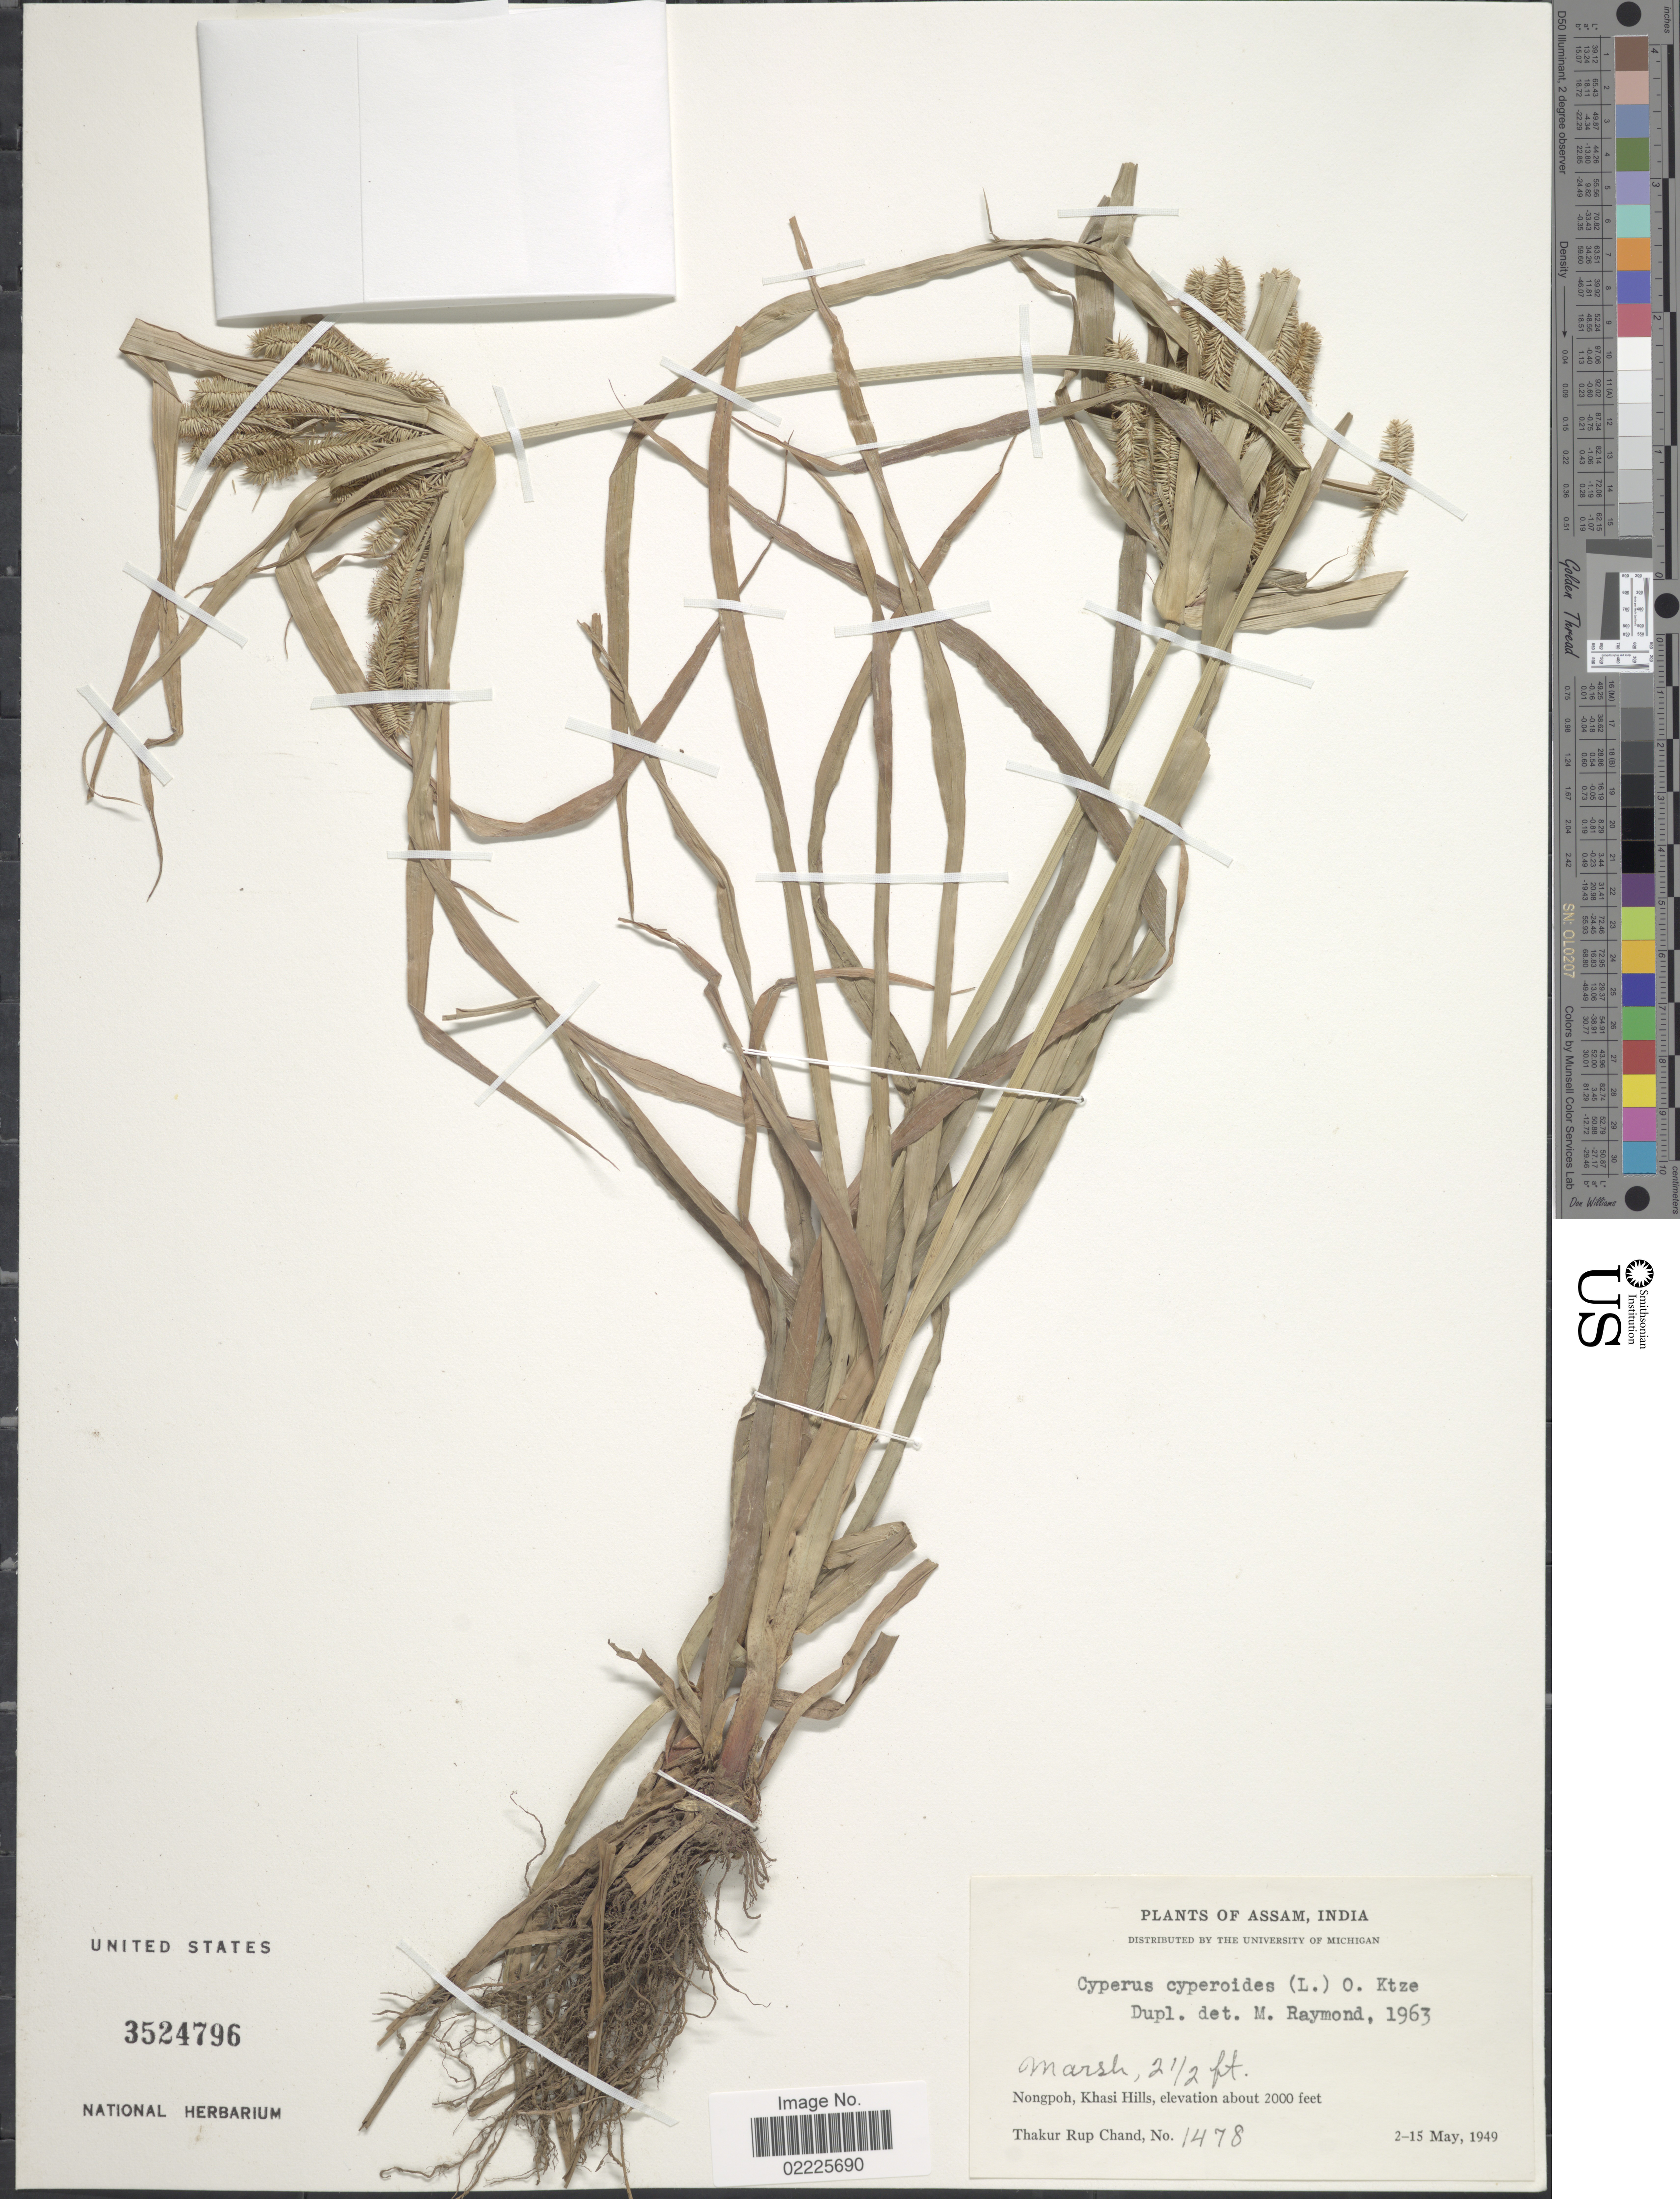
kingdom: Plantae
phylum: Tracheophyta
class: Liliopsida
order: Poales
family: Cyperaceae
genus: Cyperus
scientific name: Cyperus cyperoides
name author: (L.) Kuntze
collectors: T. R. Chand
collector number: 1478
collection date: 1949-02-05/1949-05-15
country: India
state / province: Meghalaya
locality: Nongpoh, Khasi Hills.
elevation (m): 610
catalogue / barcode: US 3524796